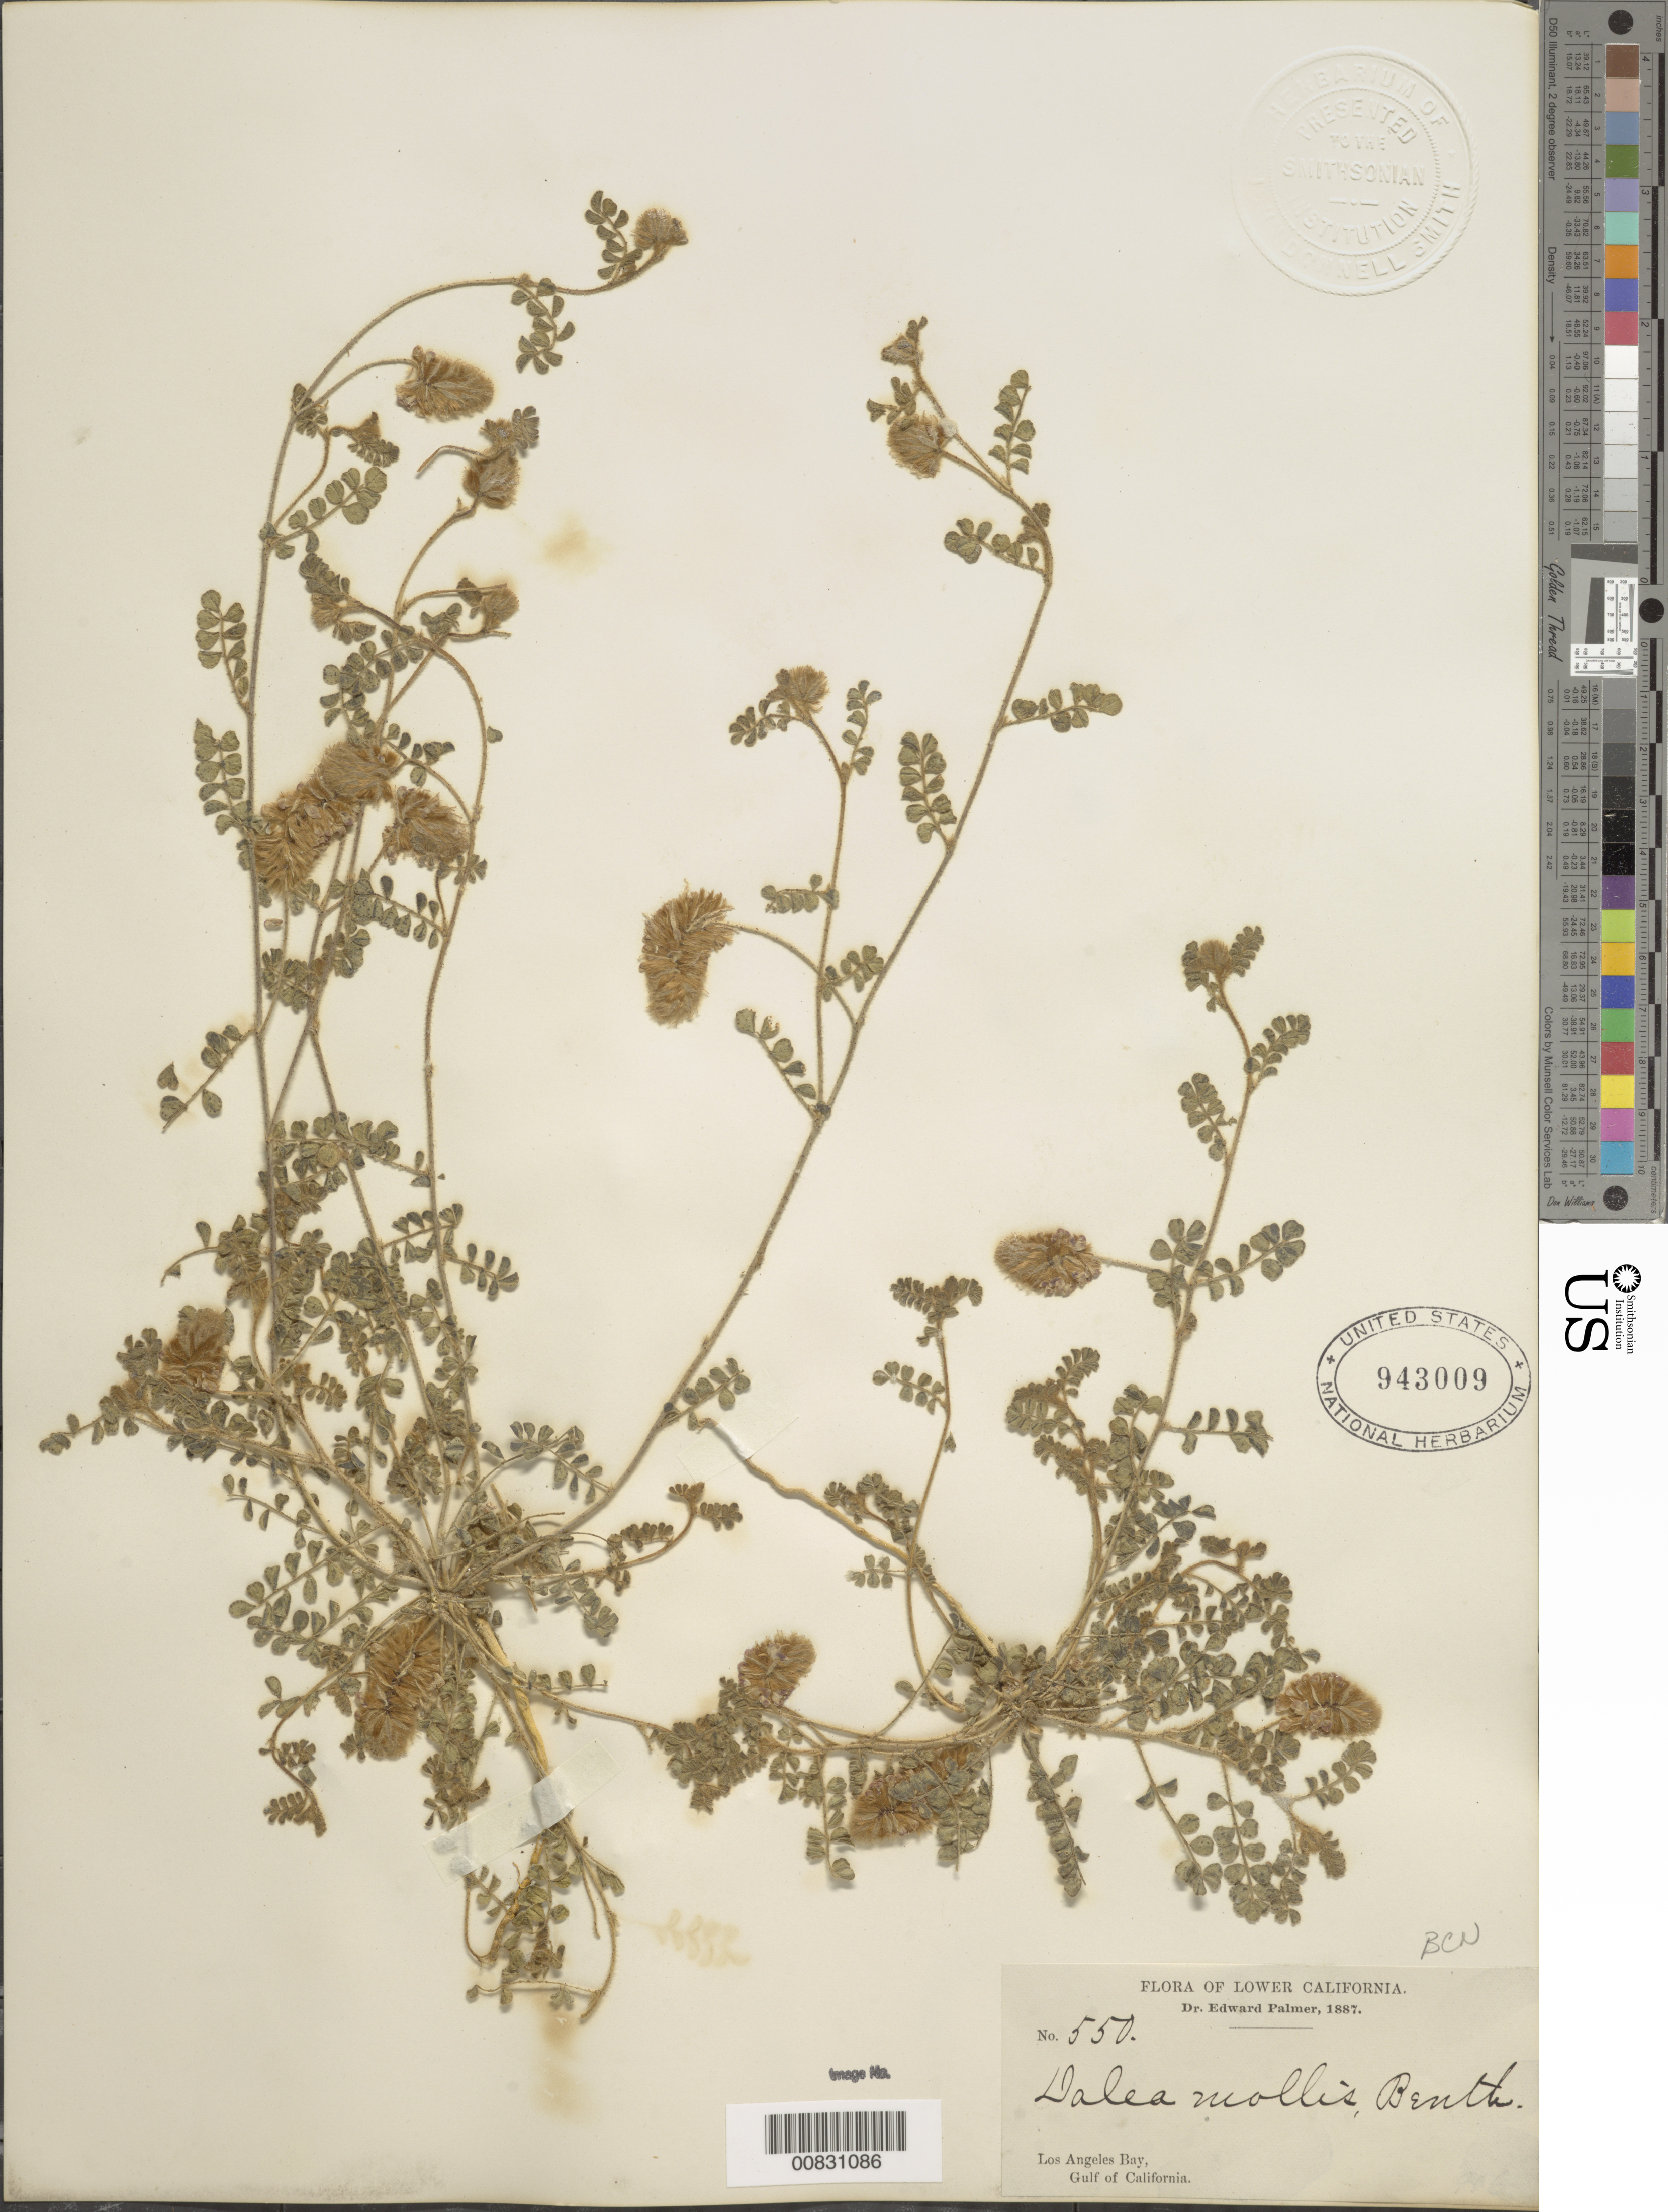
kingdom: Plantae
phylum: Tracheophyta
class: Magnoliopsida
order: Fabales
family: Fabaceae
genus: Dalea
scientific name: Dalea mollis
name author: Benth.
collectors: E. Palmer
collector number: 550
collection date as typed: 1887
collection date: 1887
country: Mexico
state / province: Baja California Norte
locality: Los Angeles Bay, Baja California.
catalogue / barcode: US 943009